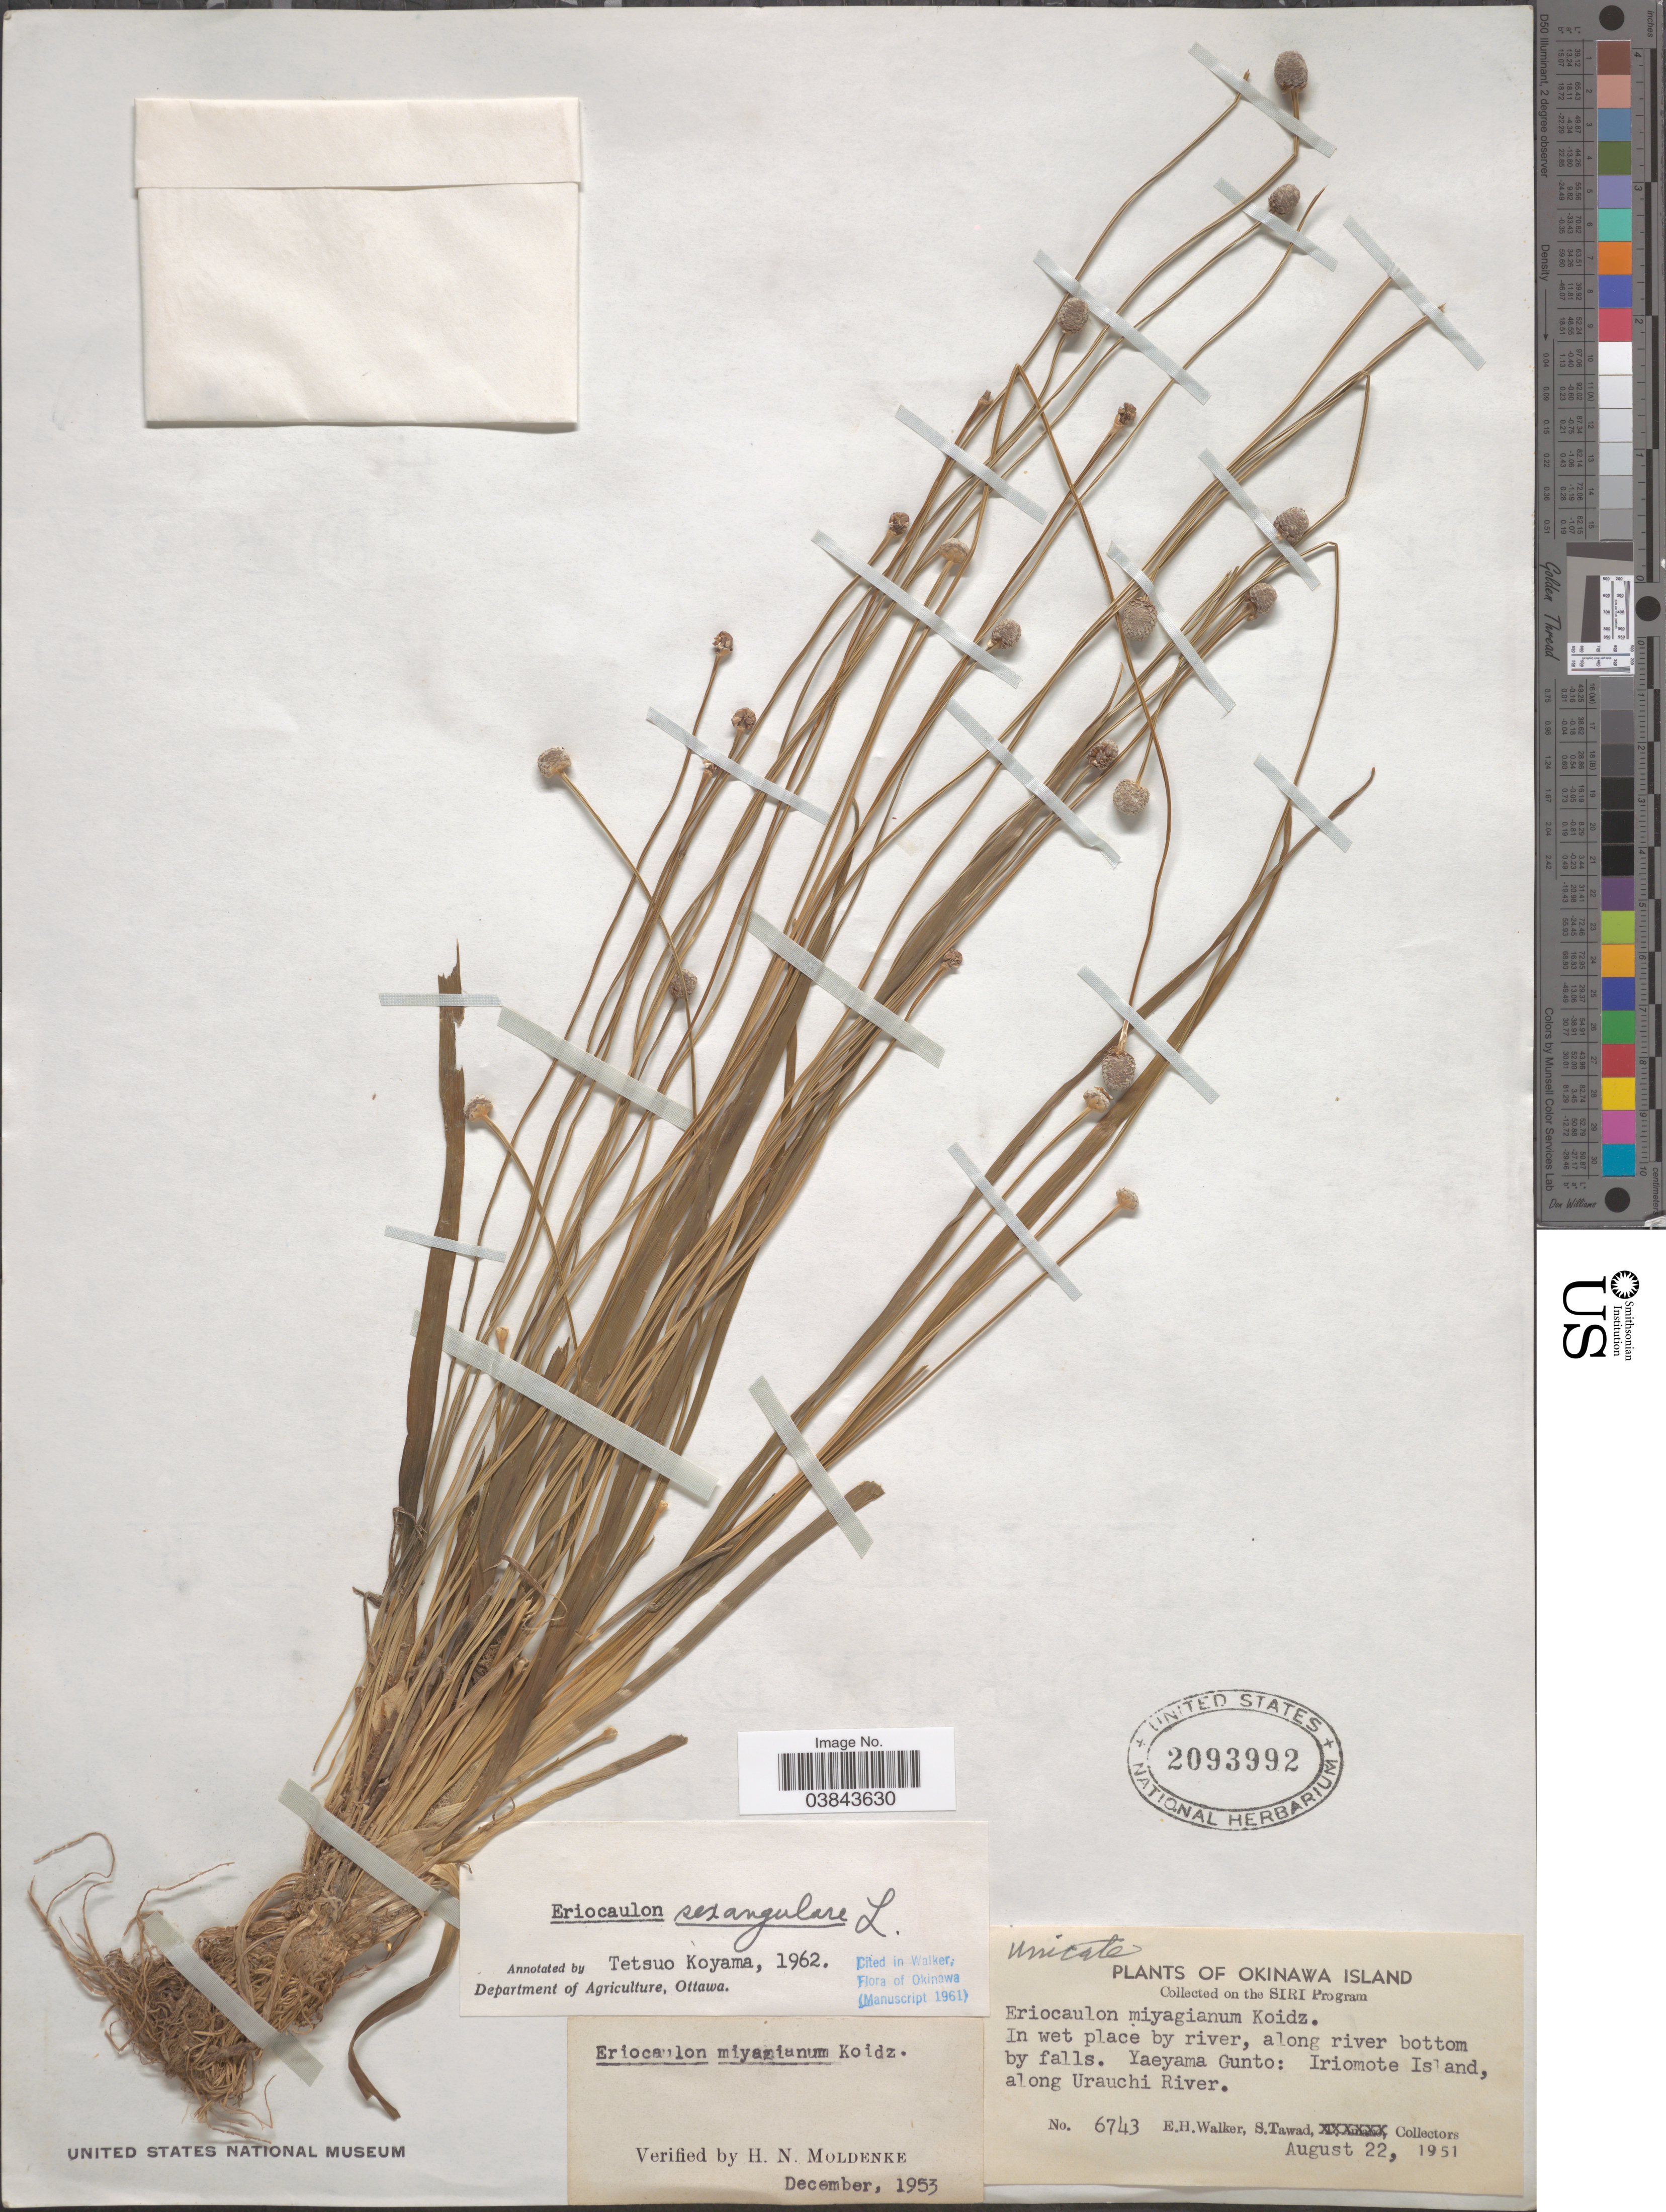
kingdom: Plantae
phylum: Tracheophyta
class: Liliopsida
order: Poales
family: Eriocaulaceae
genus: Eriocaulon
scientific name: Eriocaulon sexangulare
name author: L.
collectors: E. H. Walker & S. Tawad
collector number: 6743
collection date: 1951-08-22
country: Japan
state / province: Okinawa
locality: Okinawa Island. Yaeyama Gunto: Iriomote Island, along Urauchi River.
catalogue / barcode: US 2093992